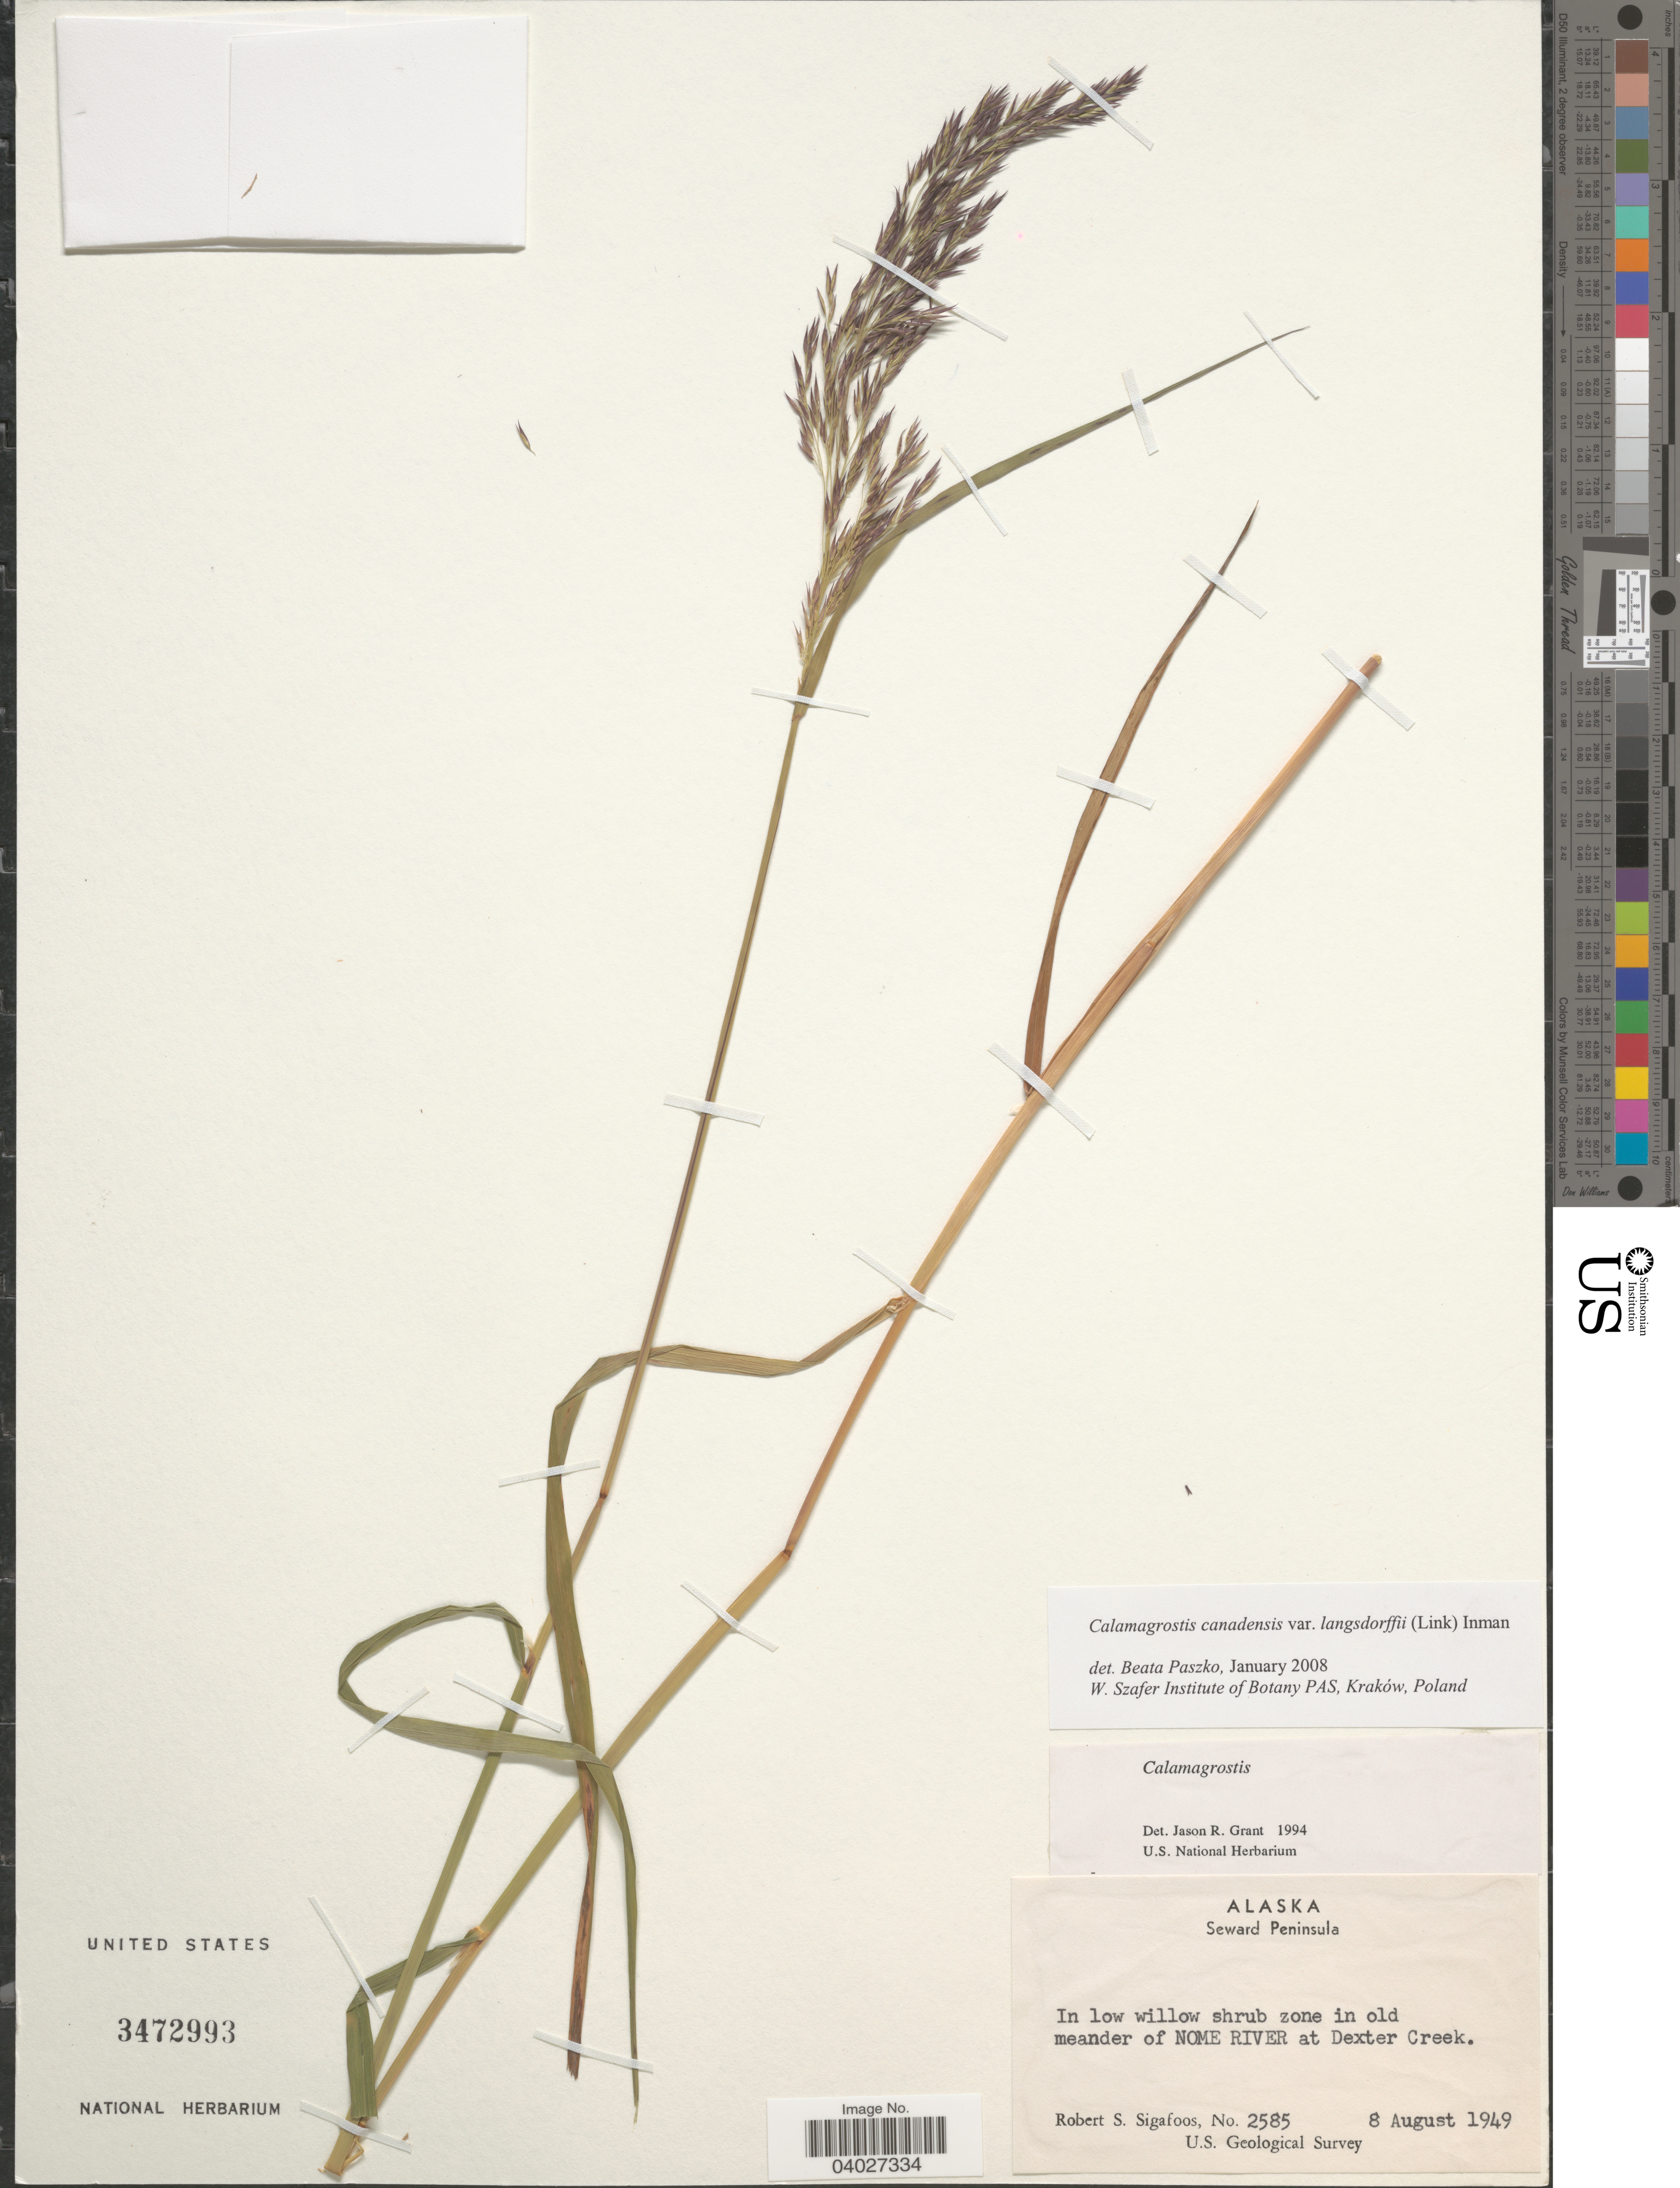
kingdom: Plantae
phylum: Tracheophyta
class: Liliopsida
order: Poales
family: Poaceae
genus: Calamagrostis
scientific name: Calamagrostis canadensis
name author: (Michx.) P. Beauv.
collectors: R. Sigafoos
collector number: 2585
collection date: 1949-08-08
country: United States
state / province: Alaska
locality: Seward Peninsula. In low willow shrub zone in old meander of Nome River at Dexter Creek.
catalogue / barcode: US 3472993